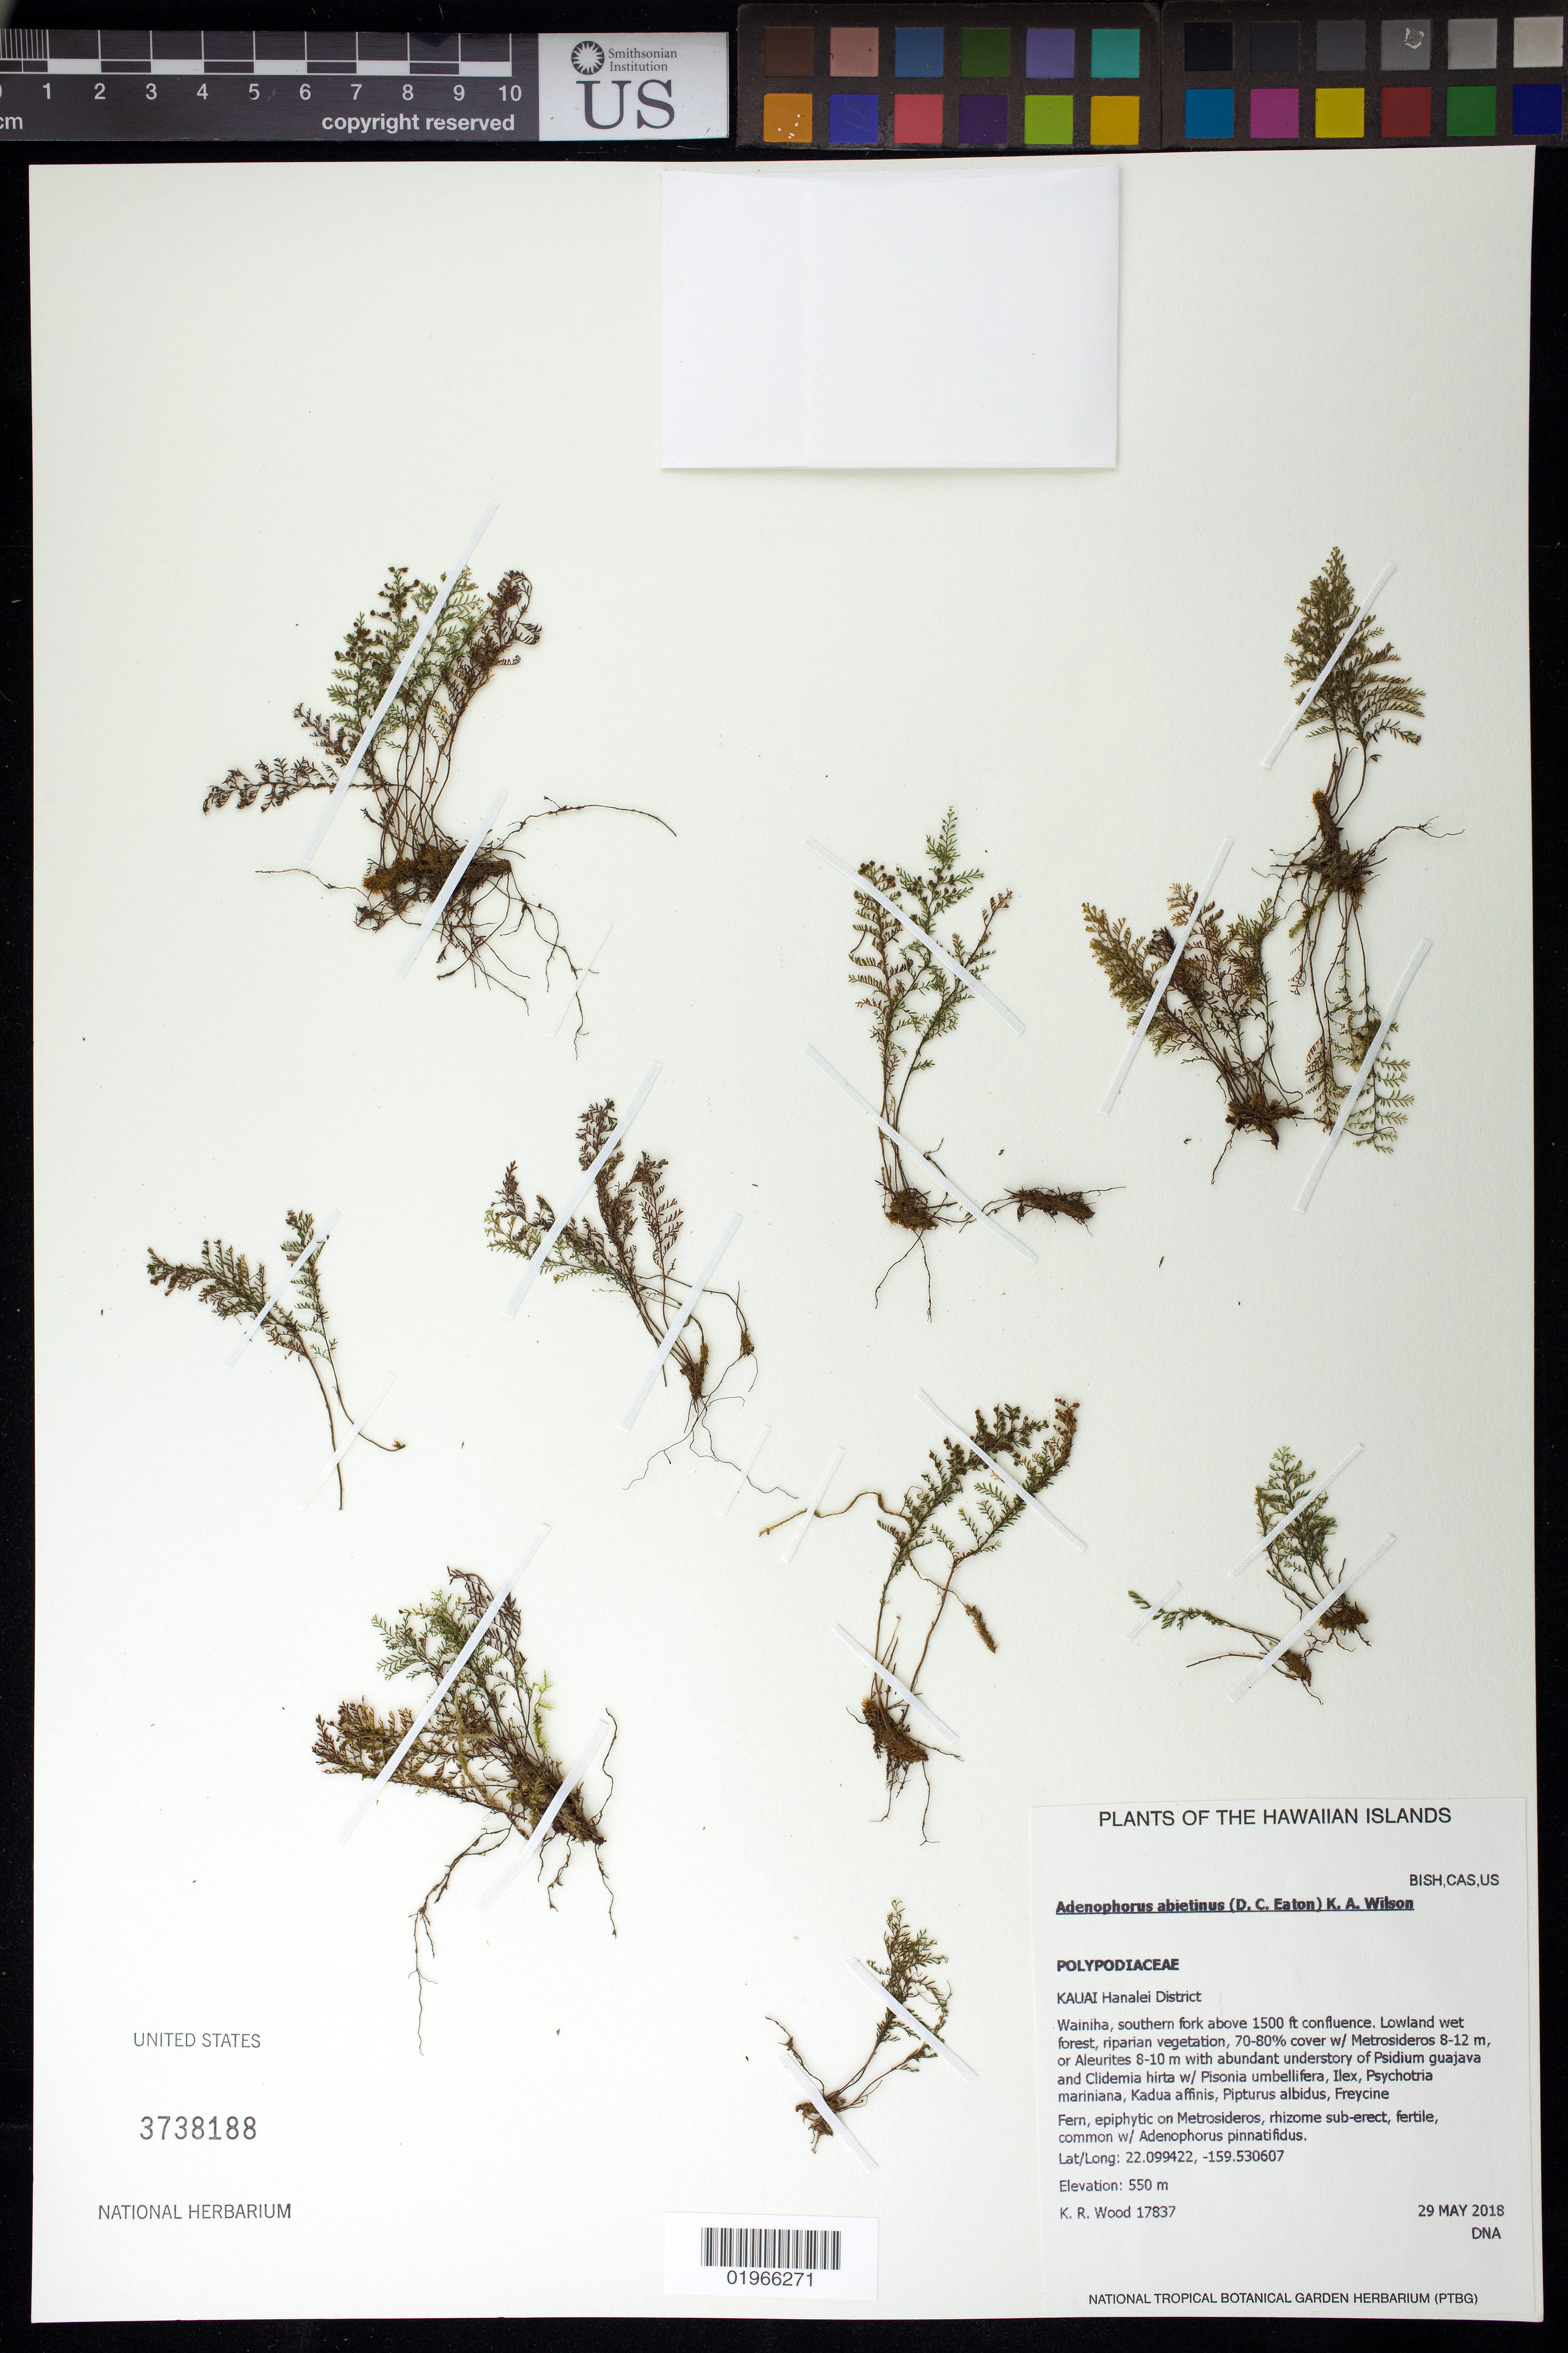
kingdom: Plantae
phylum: Tracheophyta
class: Polypodiopsida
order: Polypodiales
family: Polypodiaceae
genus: Adenophorus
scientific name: Adenophorus abietinus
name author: (D.C. Eaton) K.A. Wilson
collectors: K. R. Wood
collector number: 17837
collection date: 2018-05-29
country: United States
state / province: Hawaii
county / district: Kauai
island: Kaua'i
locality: Hanalei District, Wainiha, souther fork above 1500 ft confluence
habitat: Lowland wet forest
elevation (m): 550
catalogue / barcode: US 3738188